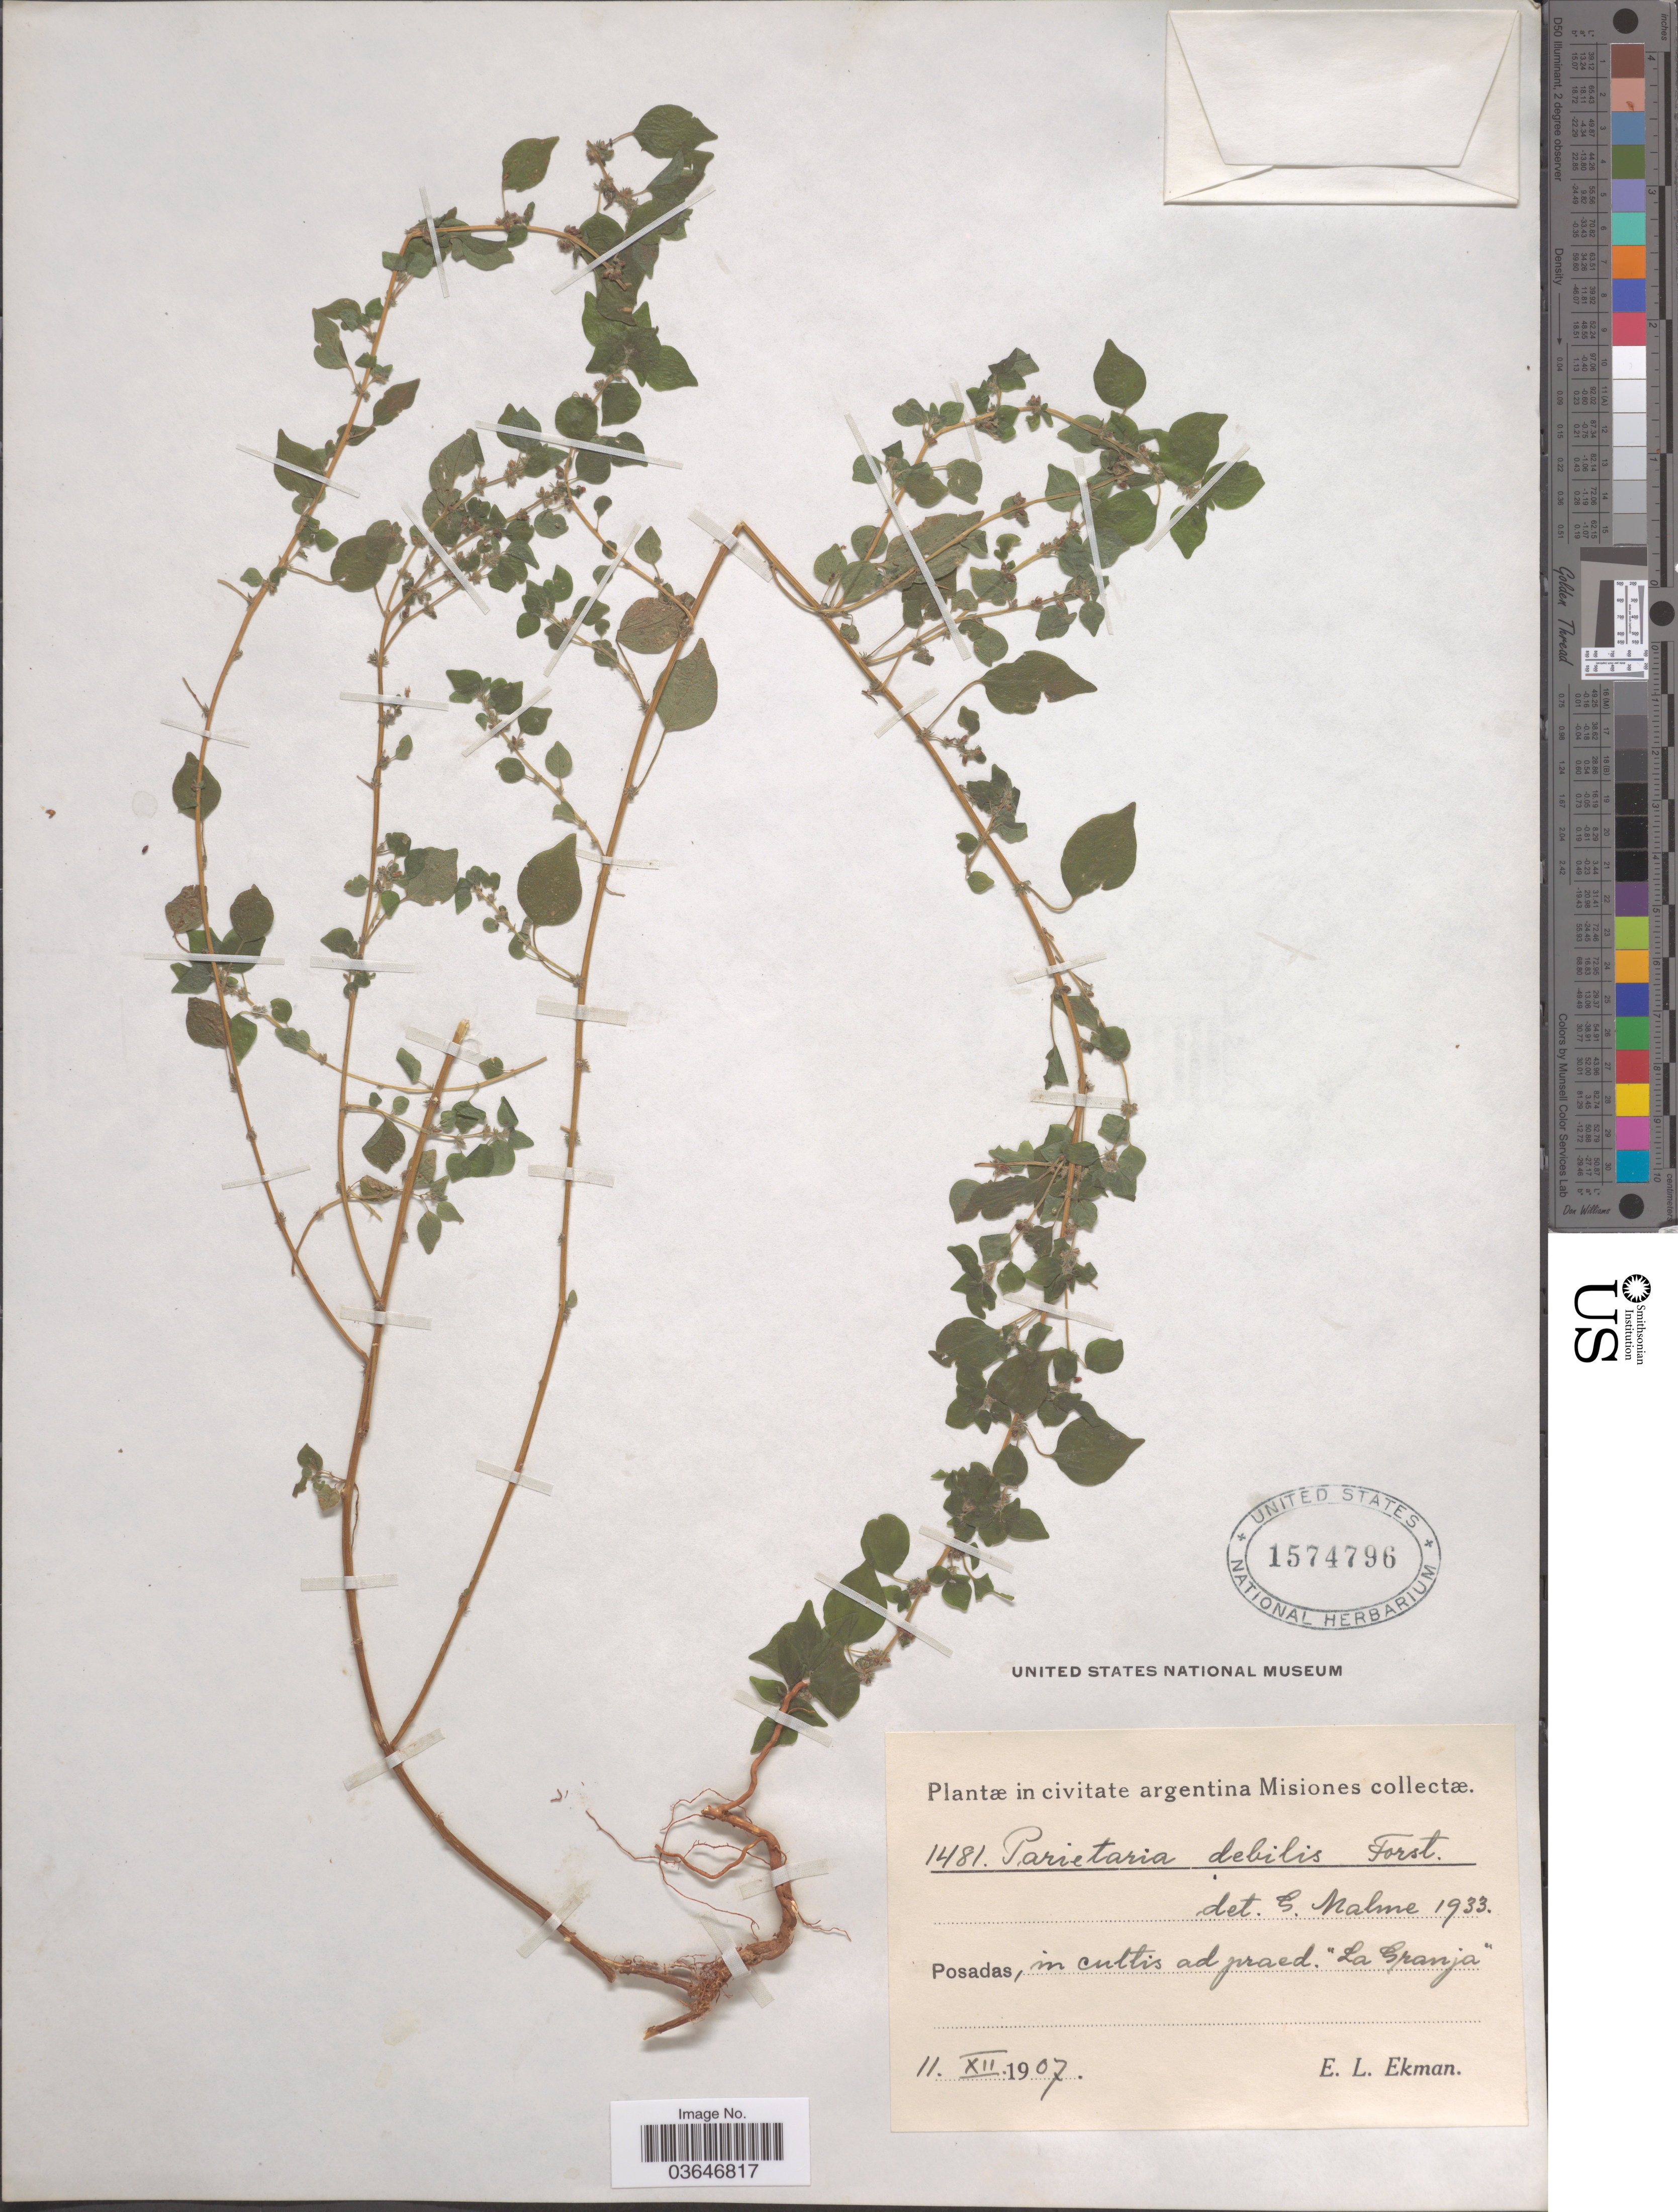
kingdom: Plantae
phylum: Tracheophyta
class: Magnoliopsida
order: Rosales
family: Urticaceae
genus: Parietaria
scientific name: Parietaria debilis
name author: G. Forst.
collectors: E. L. Ekman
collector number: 1481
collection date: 1907-12-11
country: Argentina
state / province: Misiones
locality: Posadas, in cultis ad praed. "La Granja".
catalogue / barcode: US 1574796